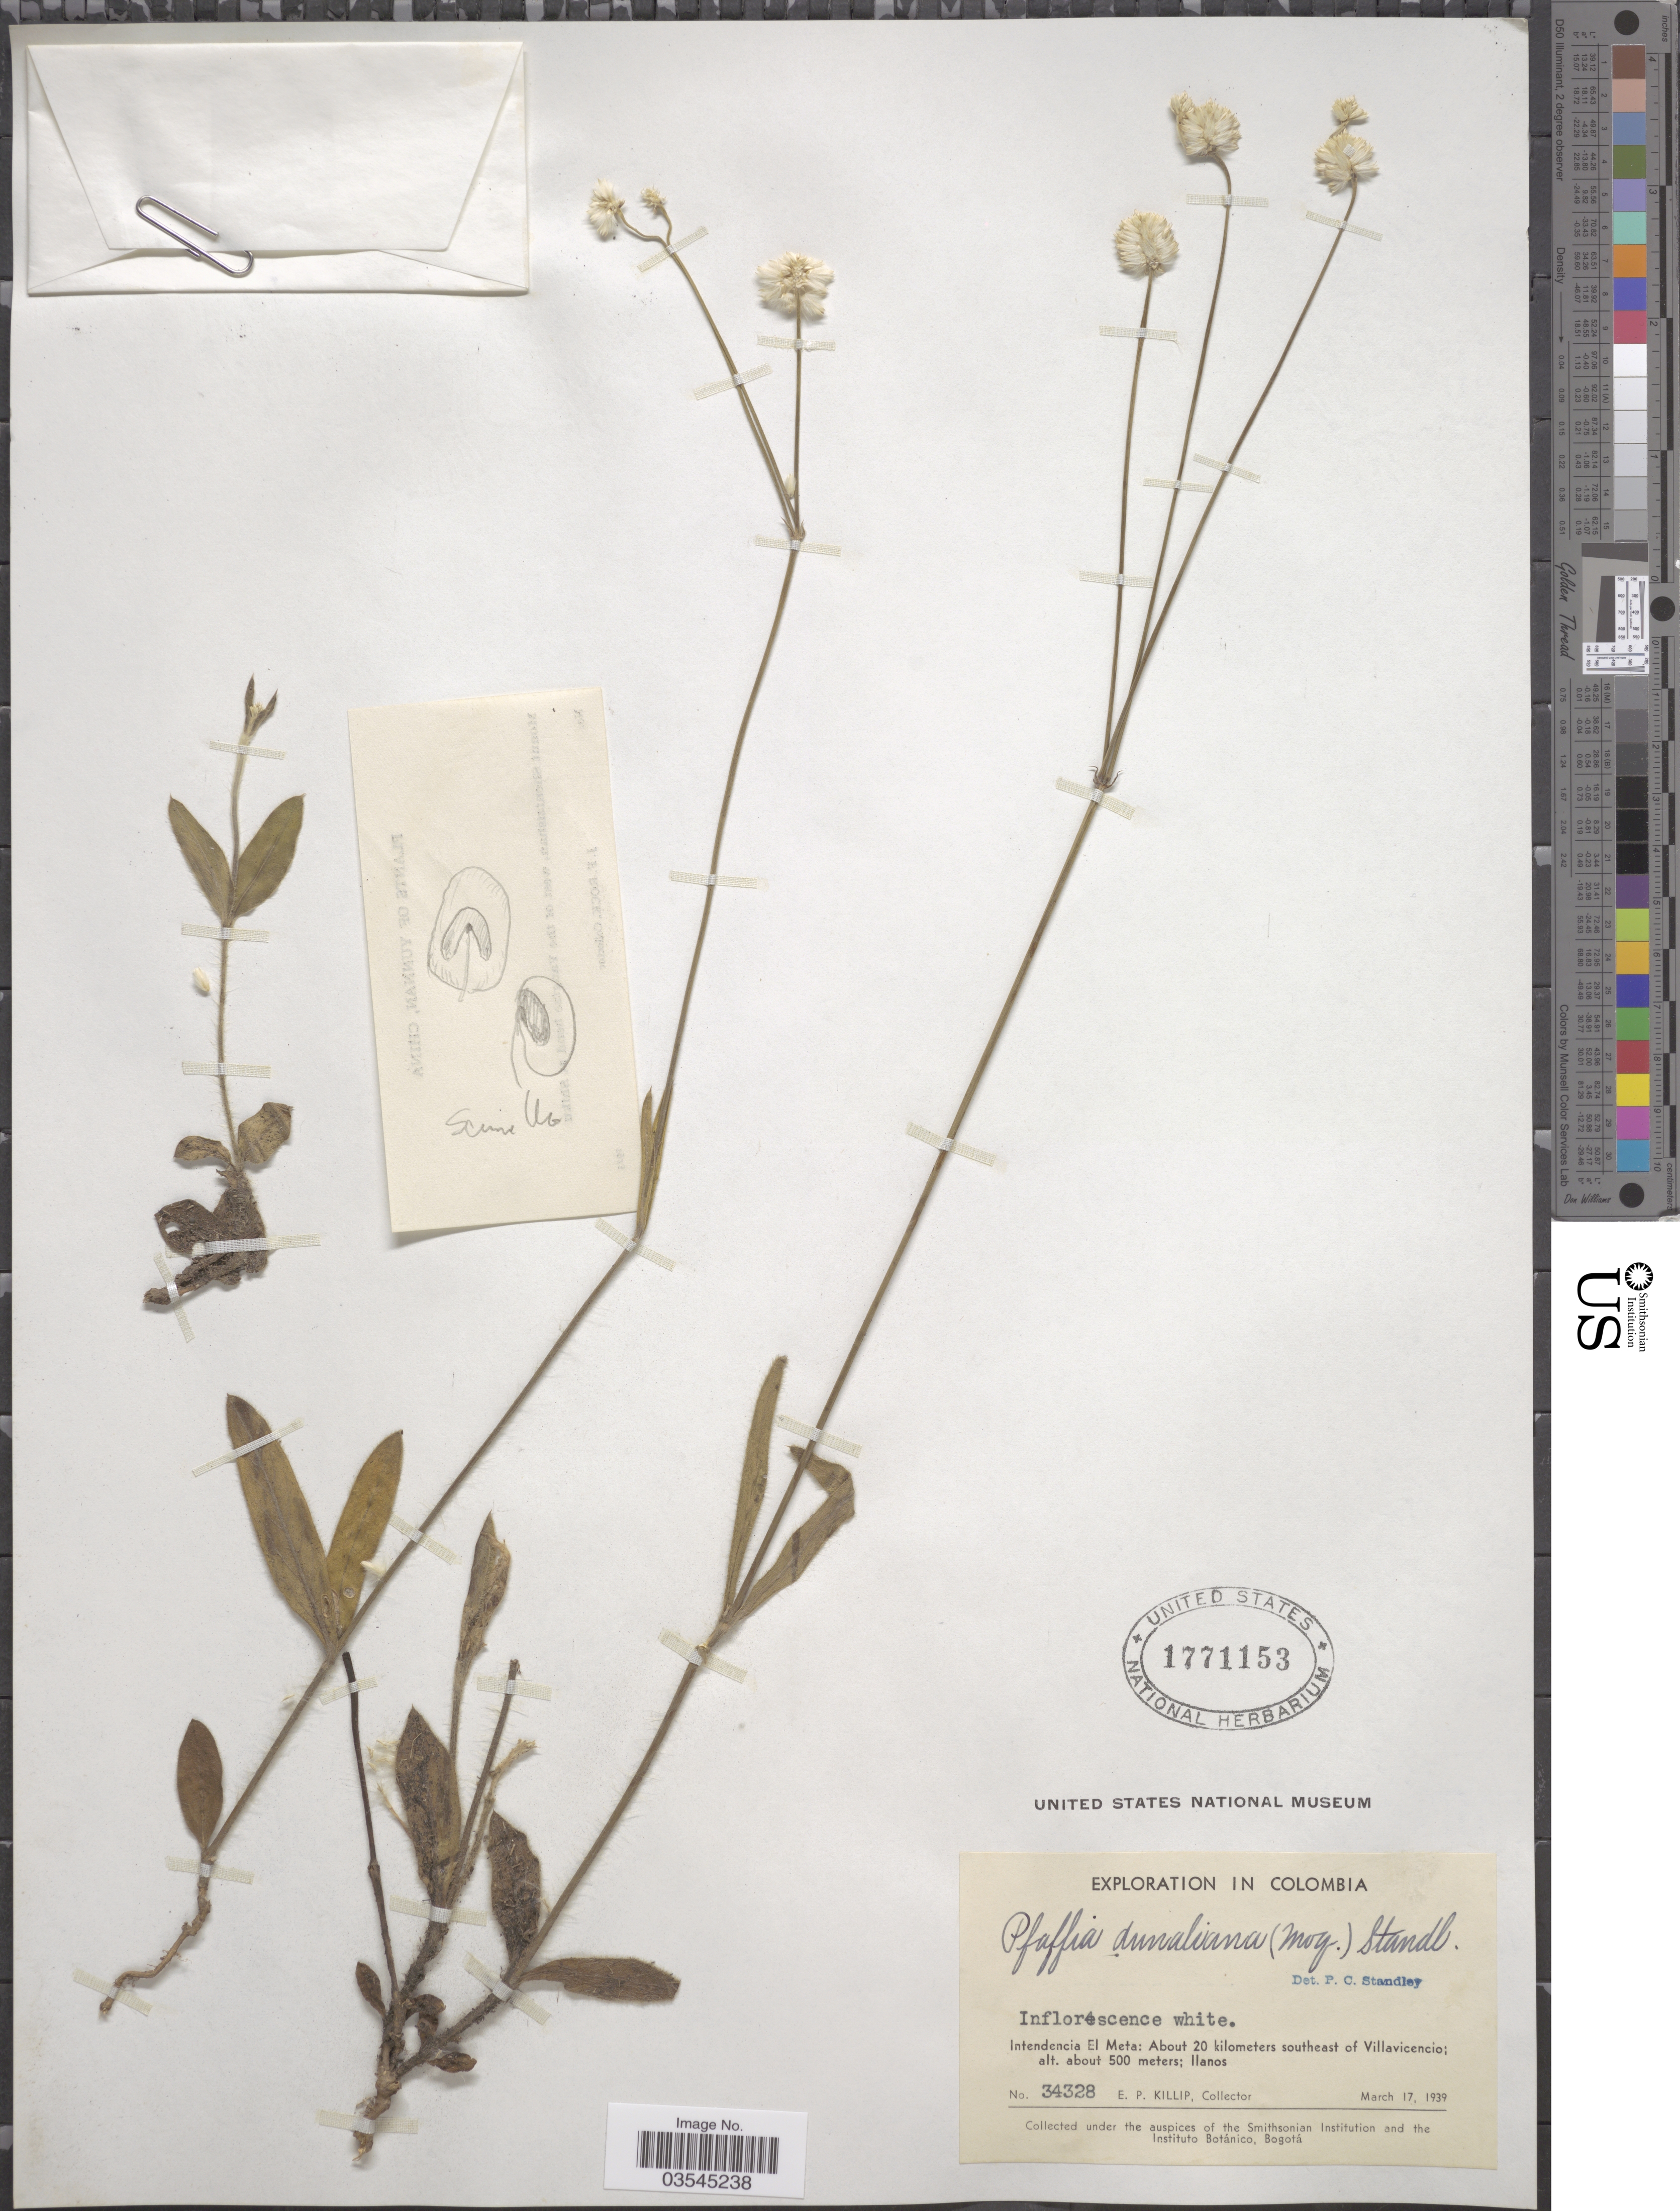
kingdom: Plantae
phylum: Tracheophyta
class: Magnoliopsida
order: Caryophyllales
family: Amaranthaceae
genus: Pfaffia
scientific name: Pfaffia glomerata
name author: (Spreng.) Pedersen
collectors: E. P. Killip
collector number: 34328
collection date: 1939-03-17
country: Colombia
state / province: Meta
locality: Intendencia El Meta: About 20 kilometers southeast of Villavicencio.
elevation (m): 500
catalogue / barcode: US 1771153